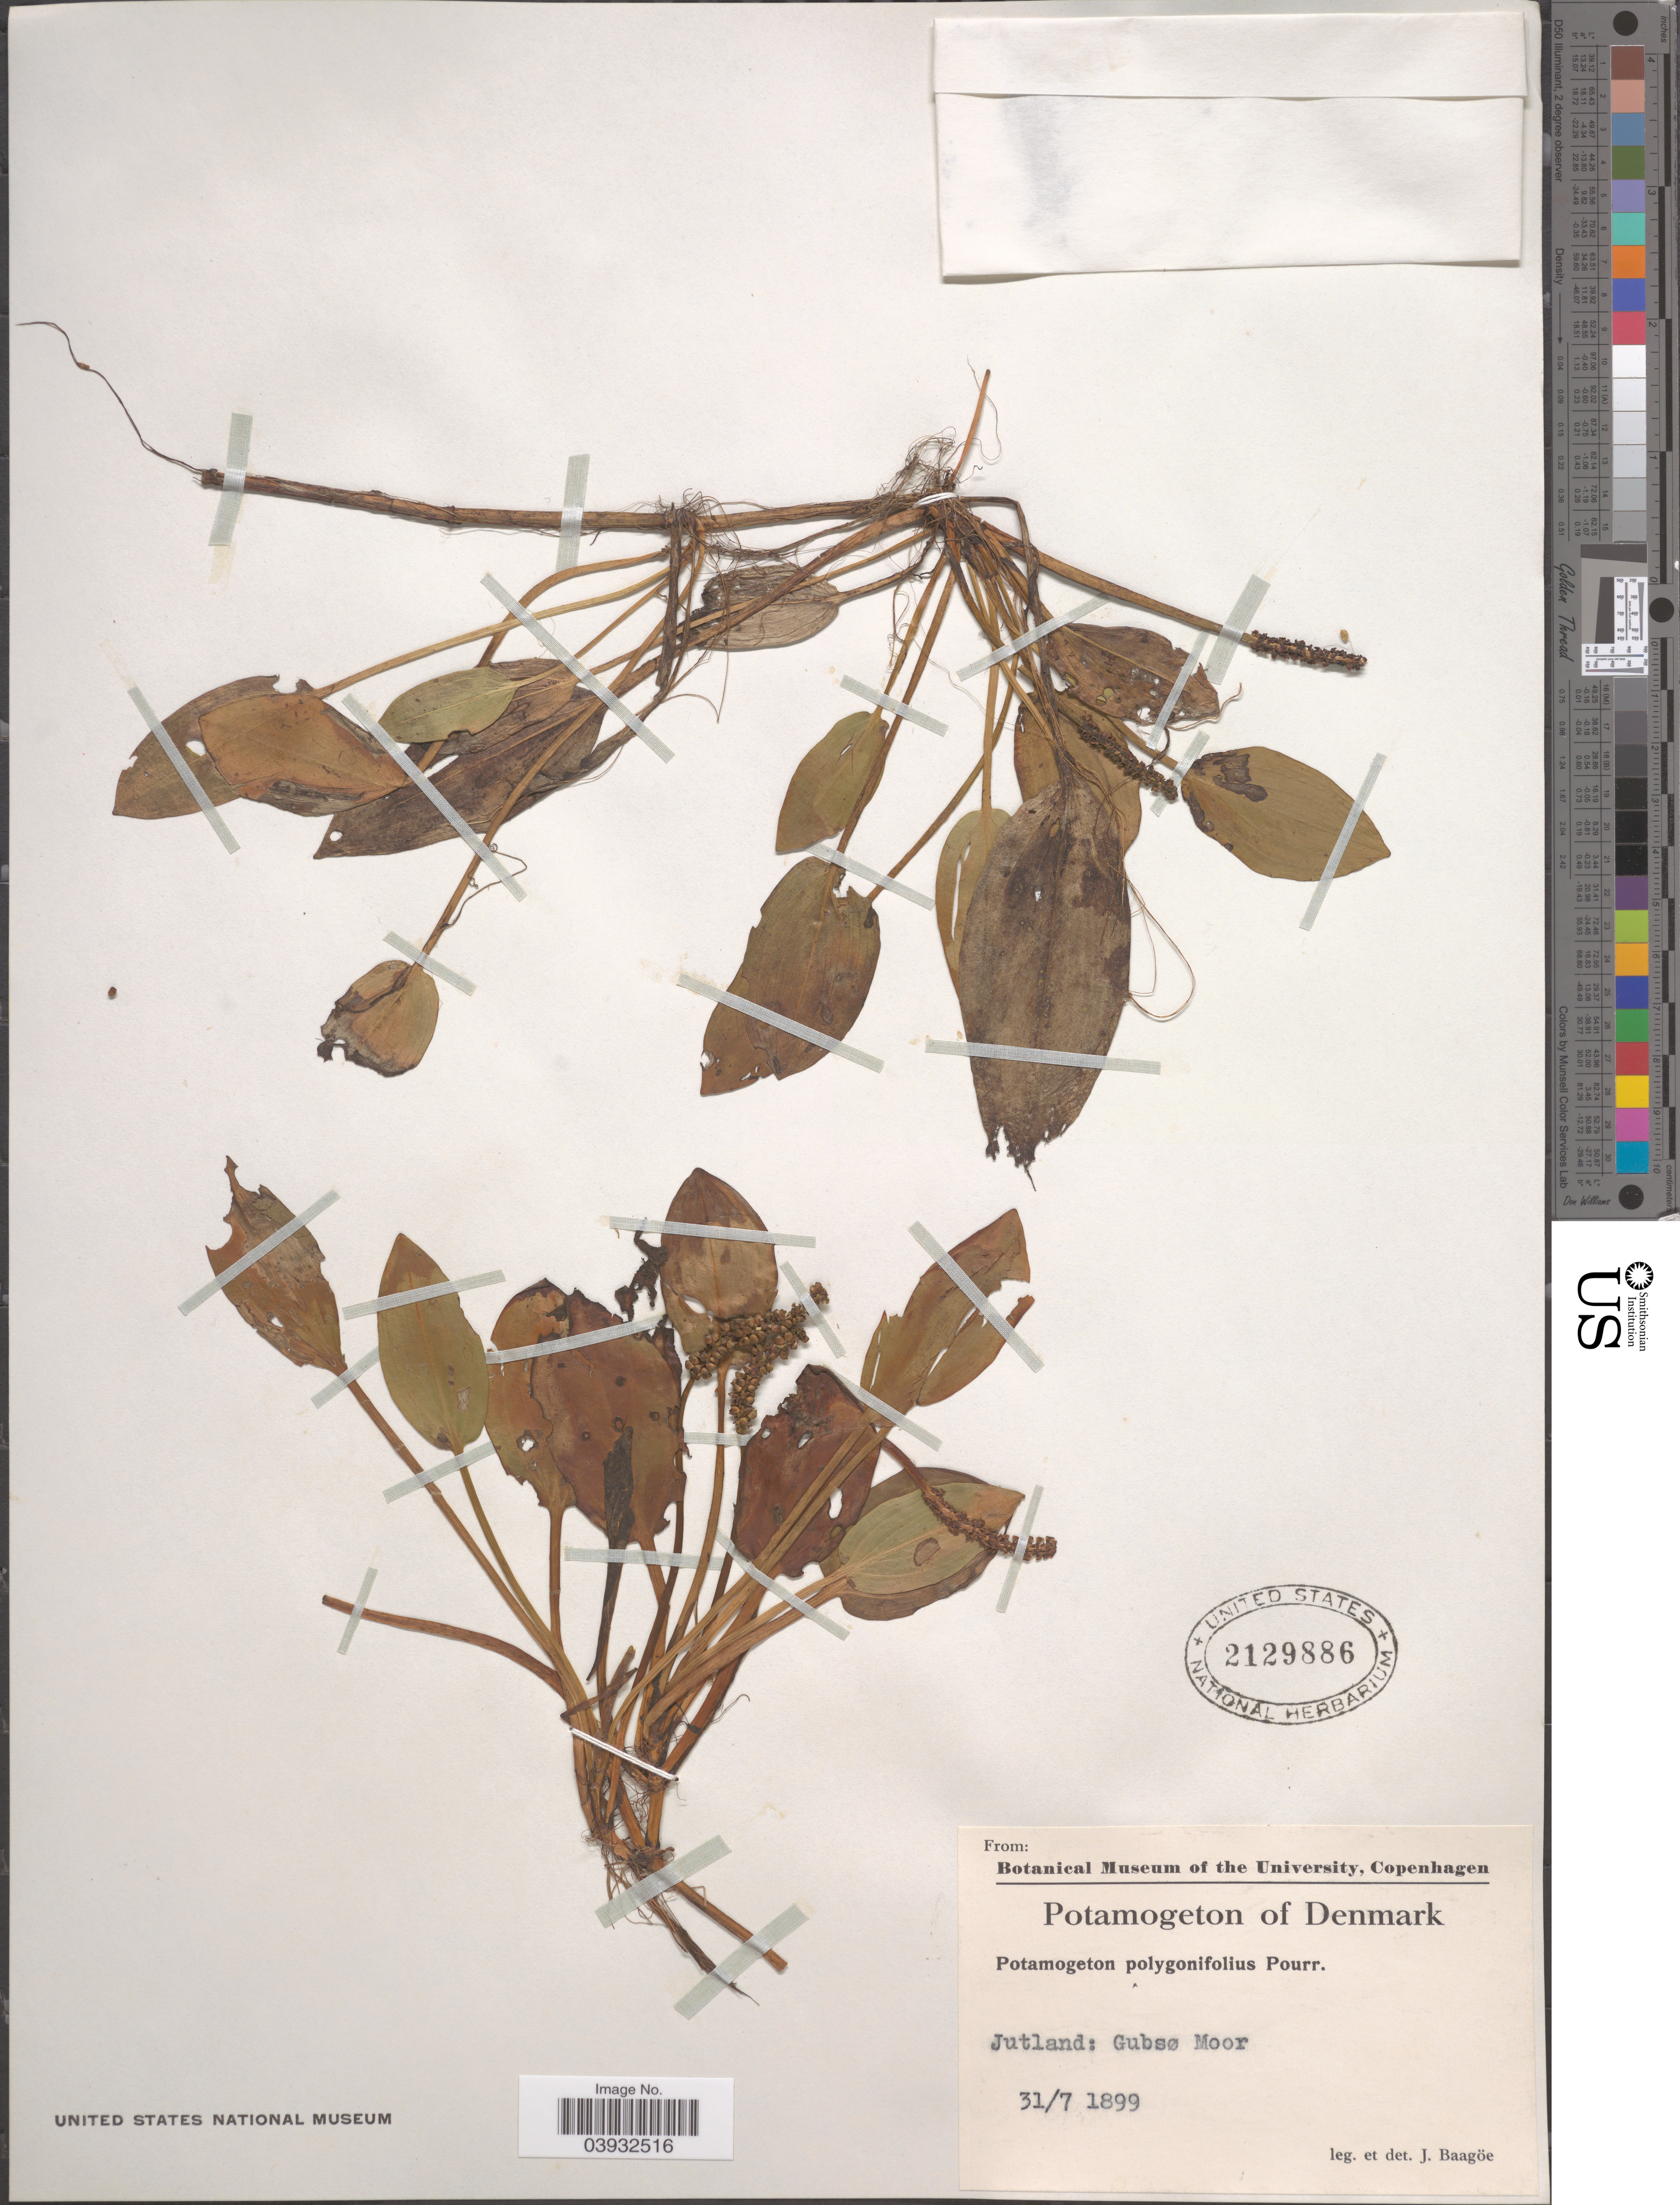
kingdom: Plantae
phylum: Tracheophyta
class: Liliopsida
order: Alismatales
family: Potamogetonaceae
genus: Potamogeton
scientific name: Potamogeton polygonifolius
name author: Pourr.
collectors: J. Baagoe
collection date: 1899-07-31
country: Denmark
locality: Jutland: Gubsø Moor.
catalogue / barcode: US 2129886